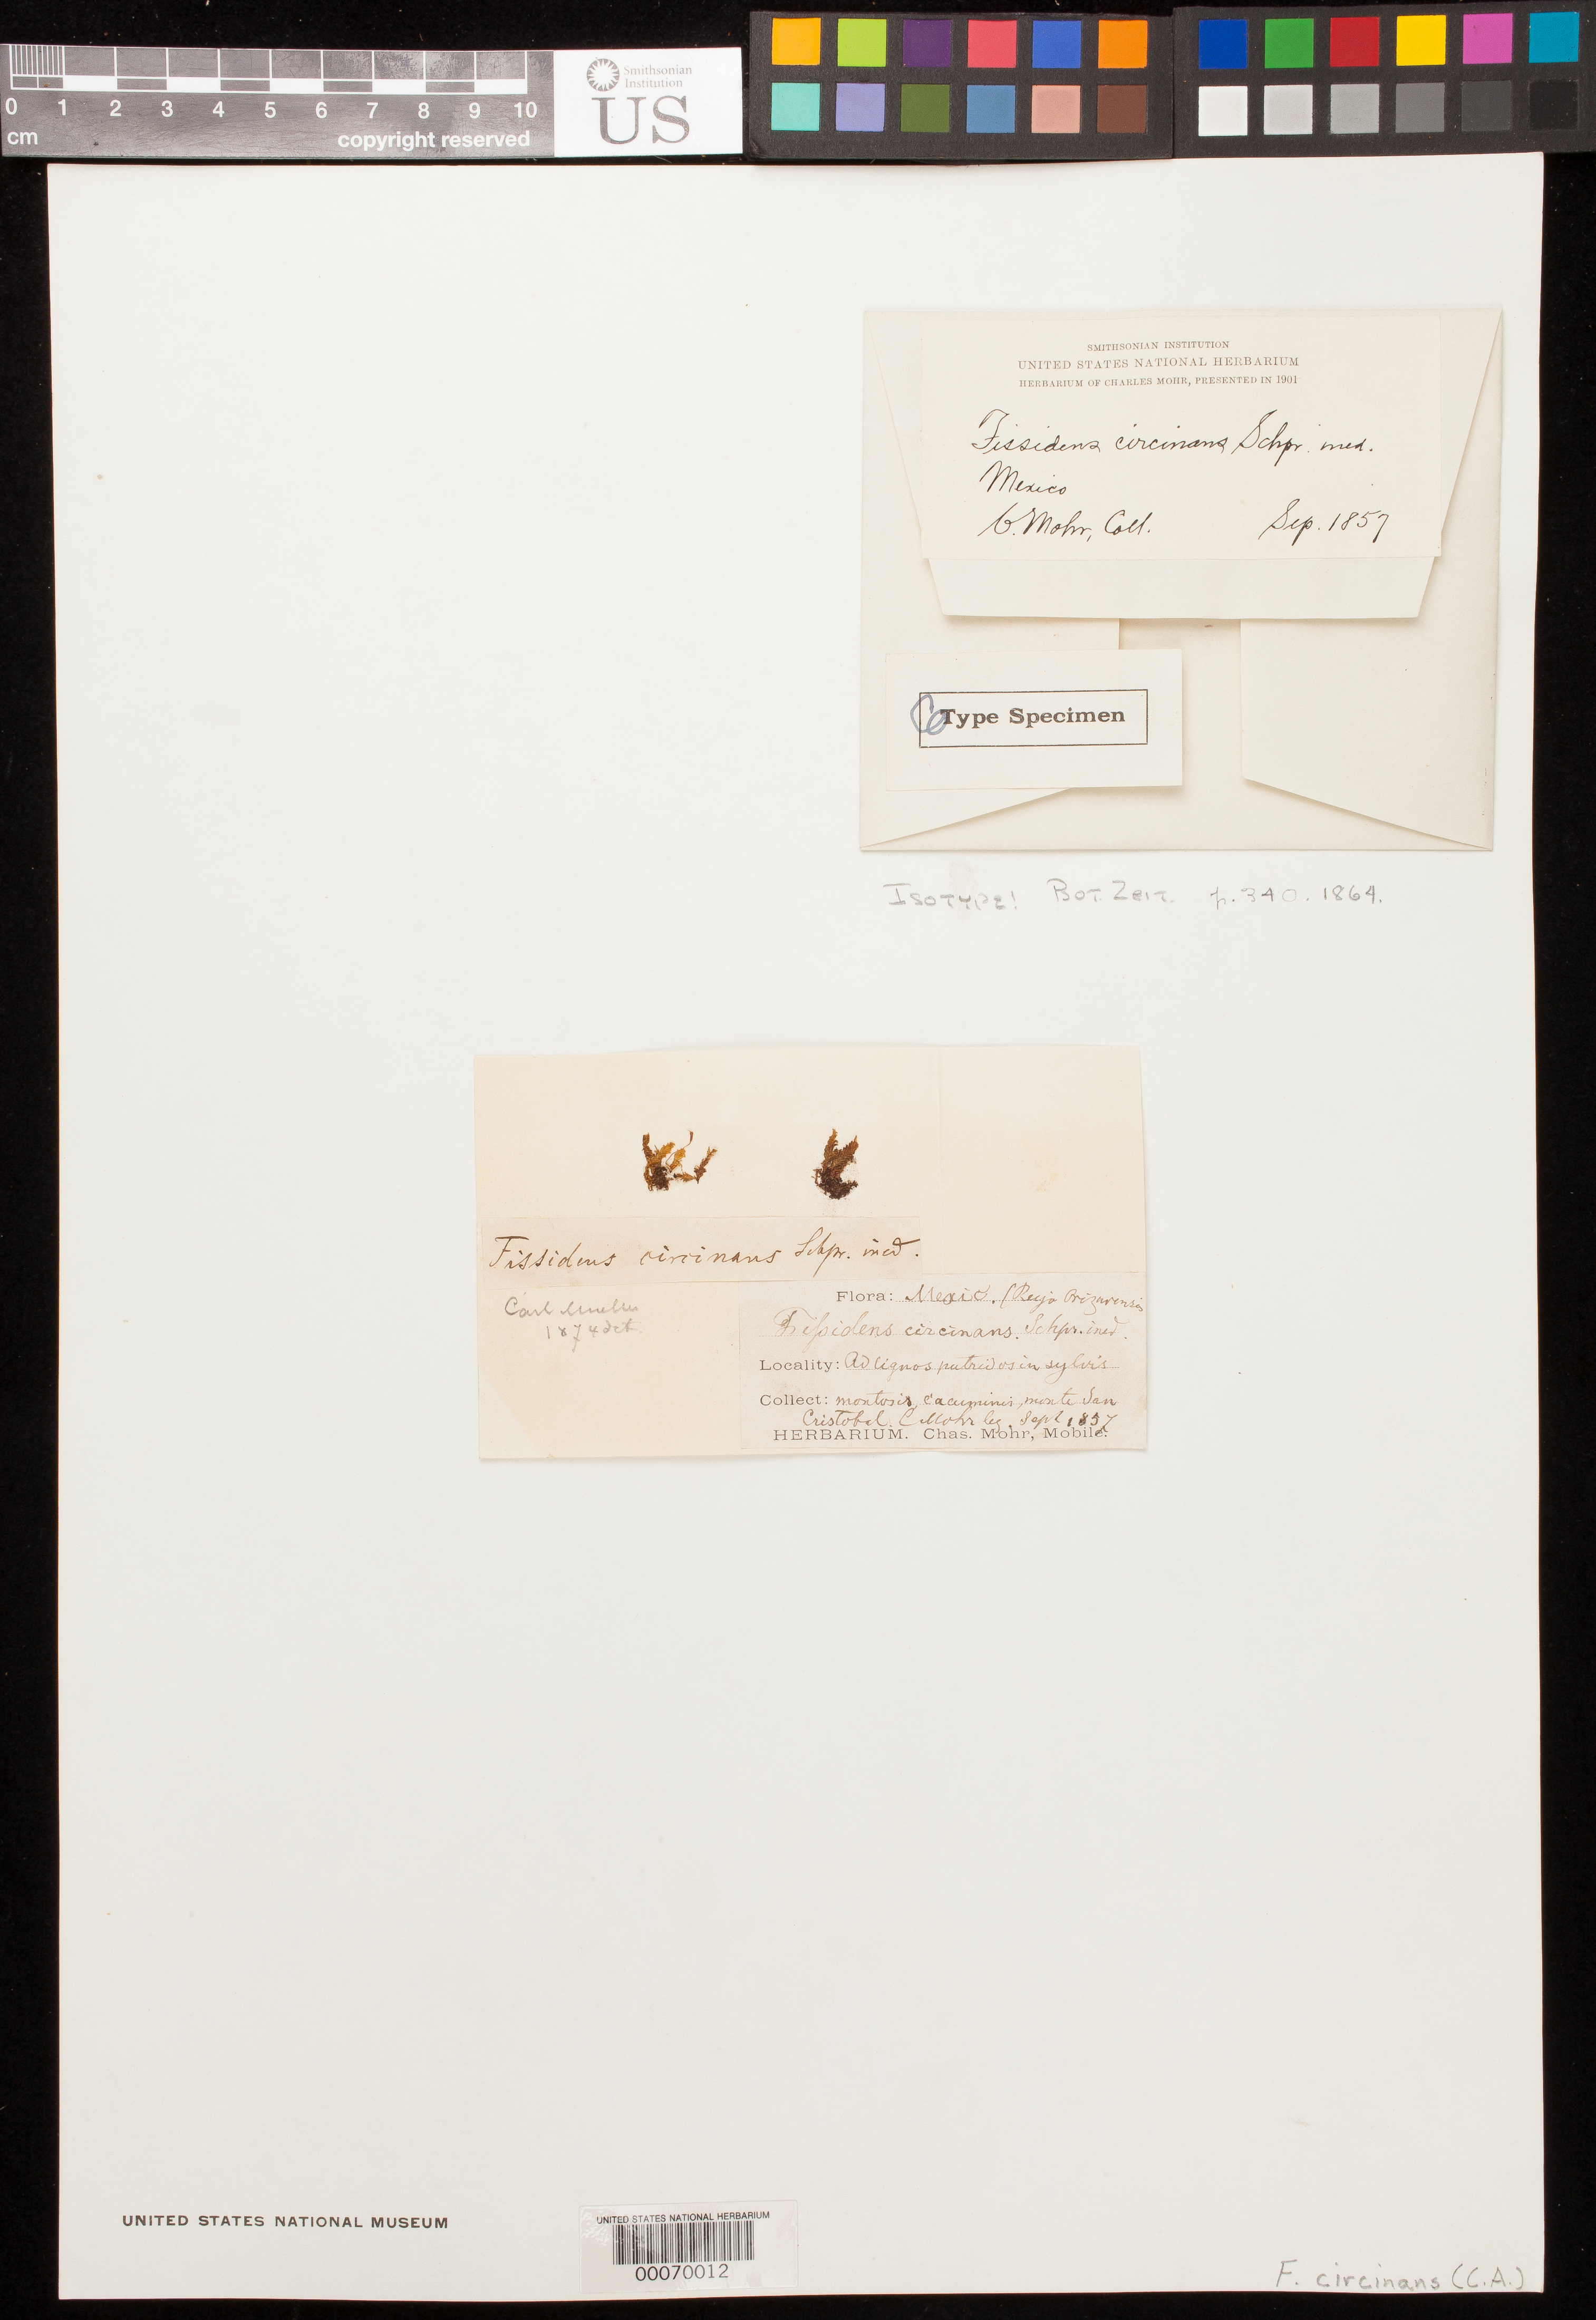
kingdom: Plantae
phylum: Bryophyta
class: Bryopsida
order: Dicranales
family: Fissidentaceae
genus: Fissidens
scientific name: Fissidens circinans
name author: Müll. Hal.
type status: Isotype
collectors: C. T. Mohr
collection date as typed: Sep 1857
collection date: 1857-09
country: Mexico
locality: E of Monserrat